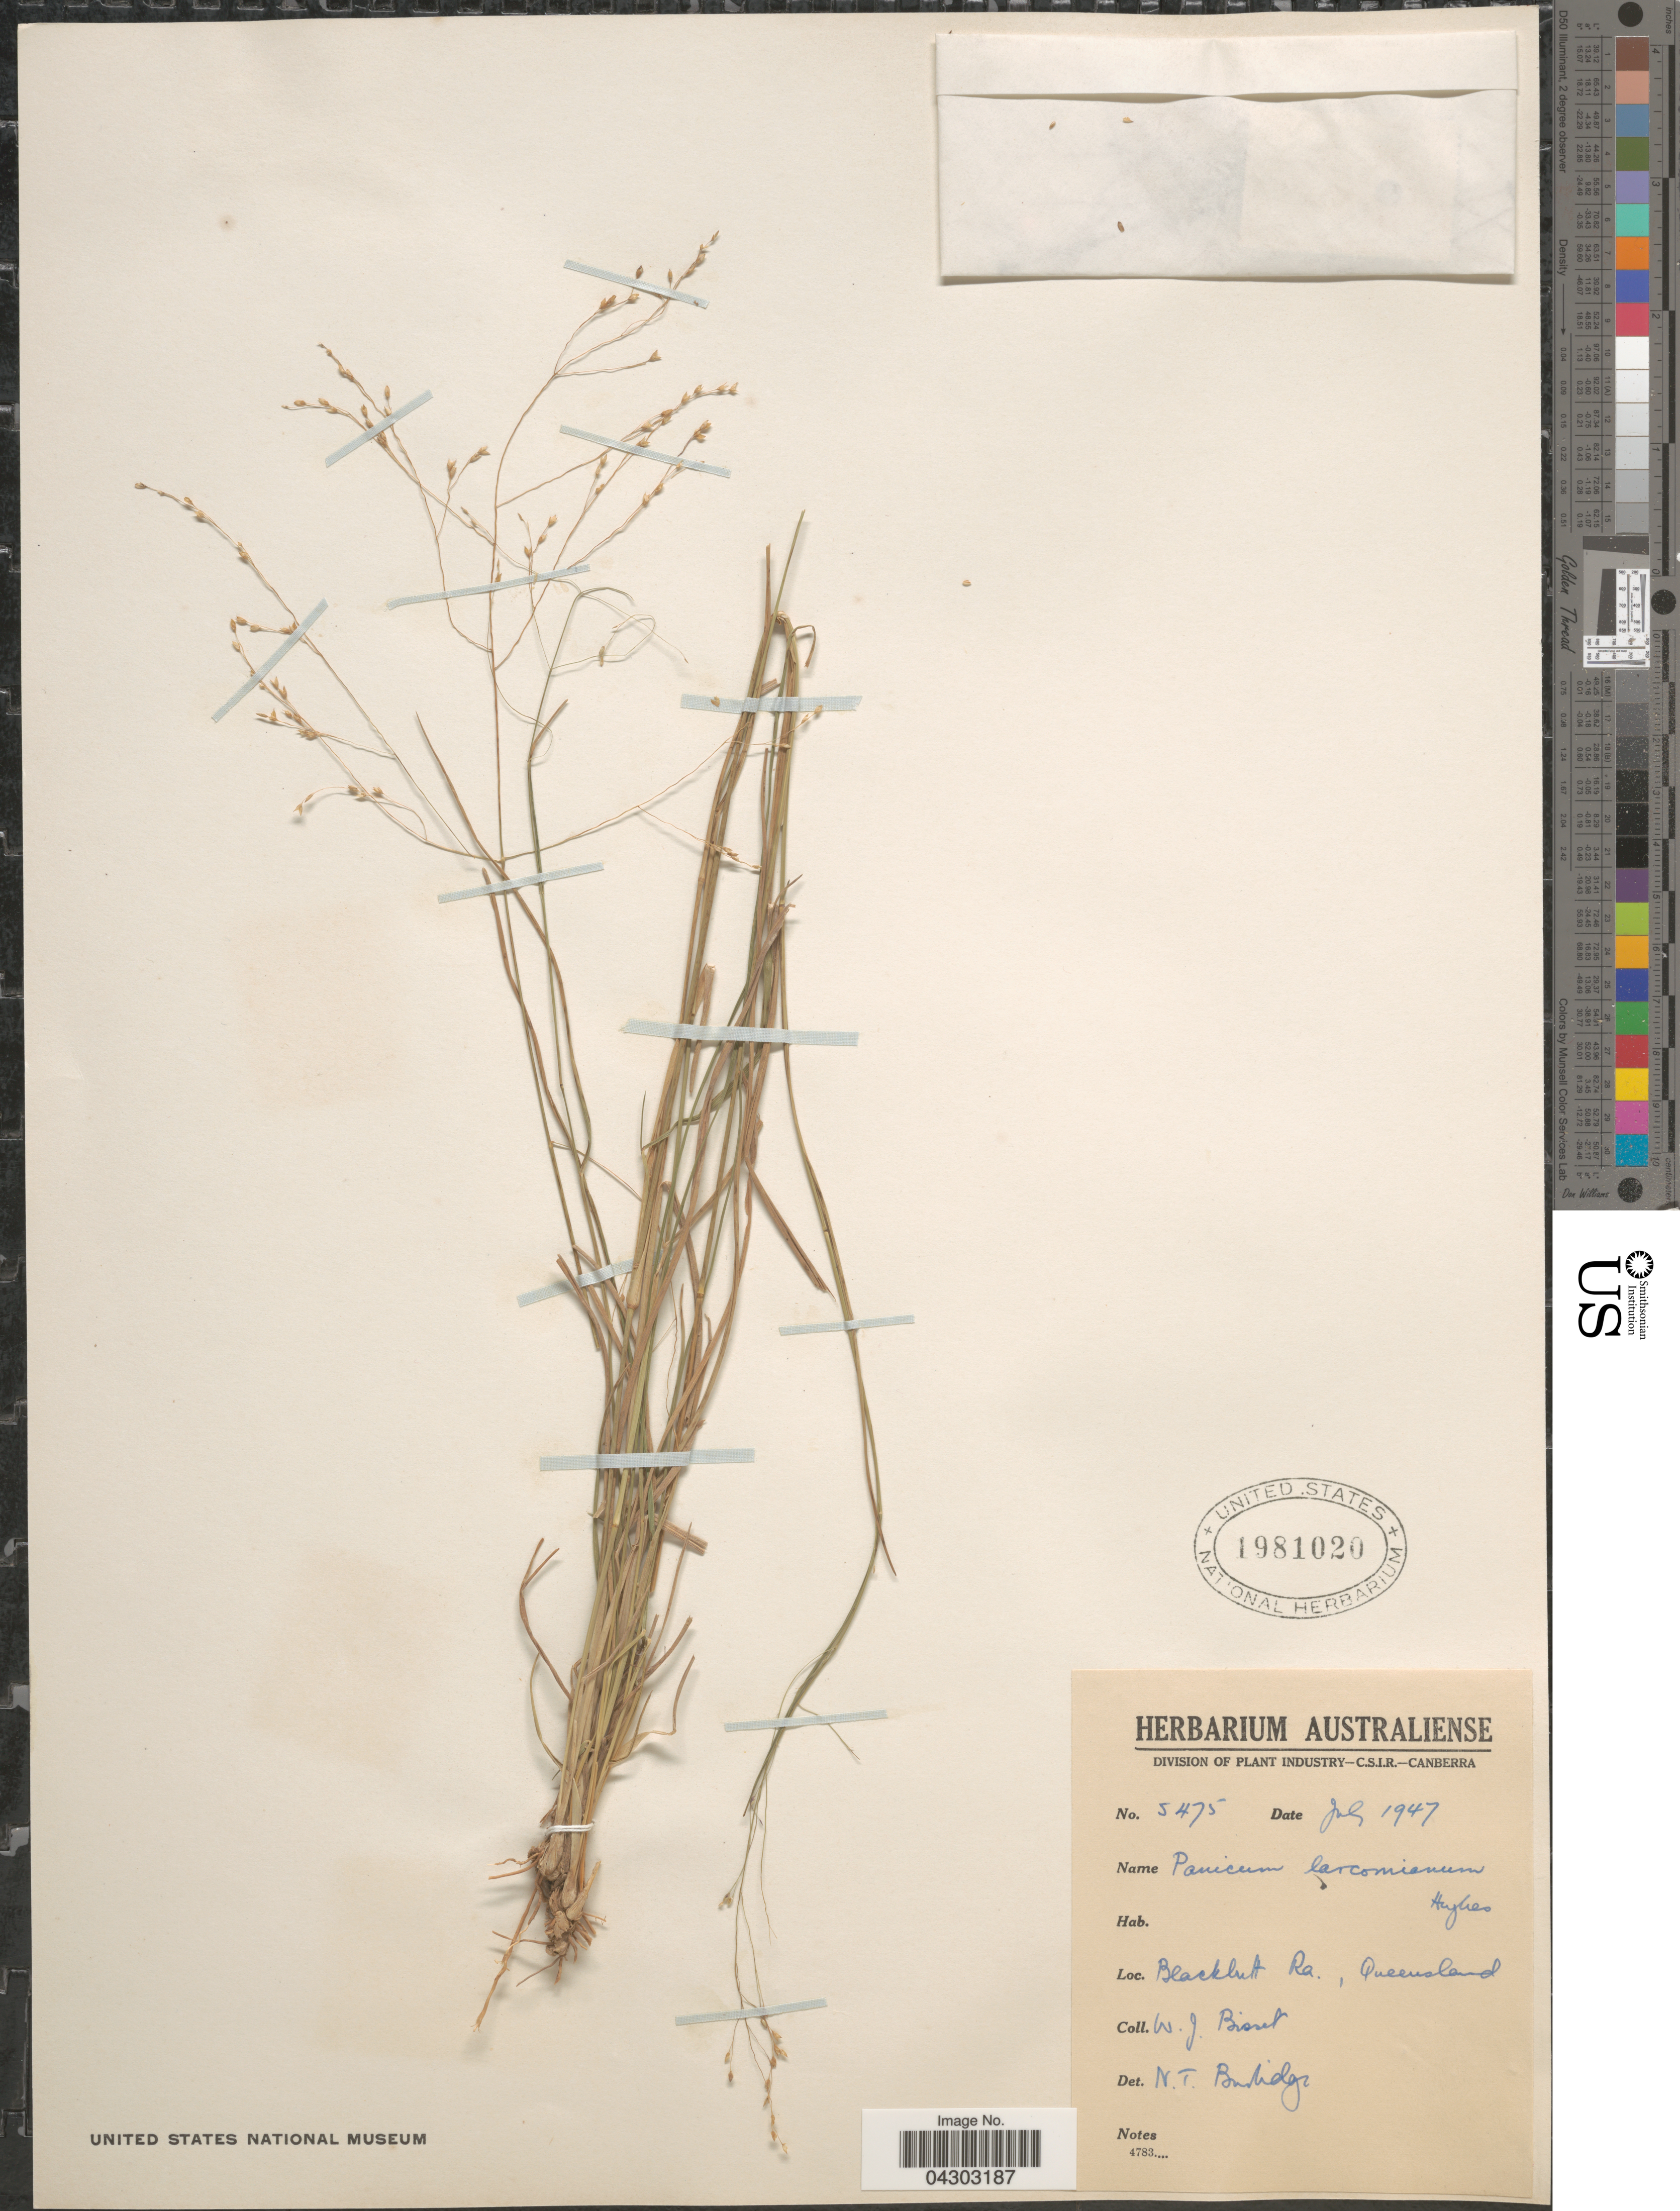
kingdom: Plantae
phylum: Tracheophyta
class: Liliopsida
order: Poales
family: Poaceae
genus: Panicum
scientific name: Panicum larcomianum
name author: Hughes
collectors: W. Bisset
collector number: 5475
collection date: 1947-07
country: Australia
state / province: Queensland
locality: Blackbutt.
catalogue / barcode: US 1981020